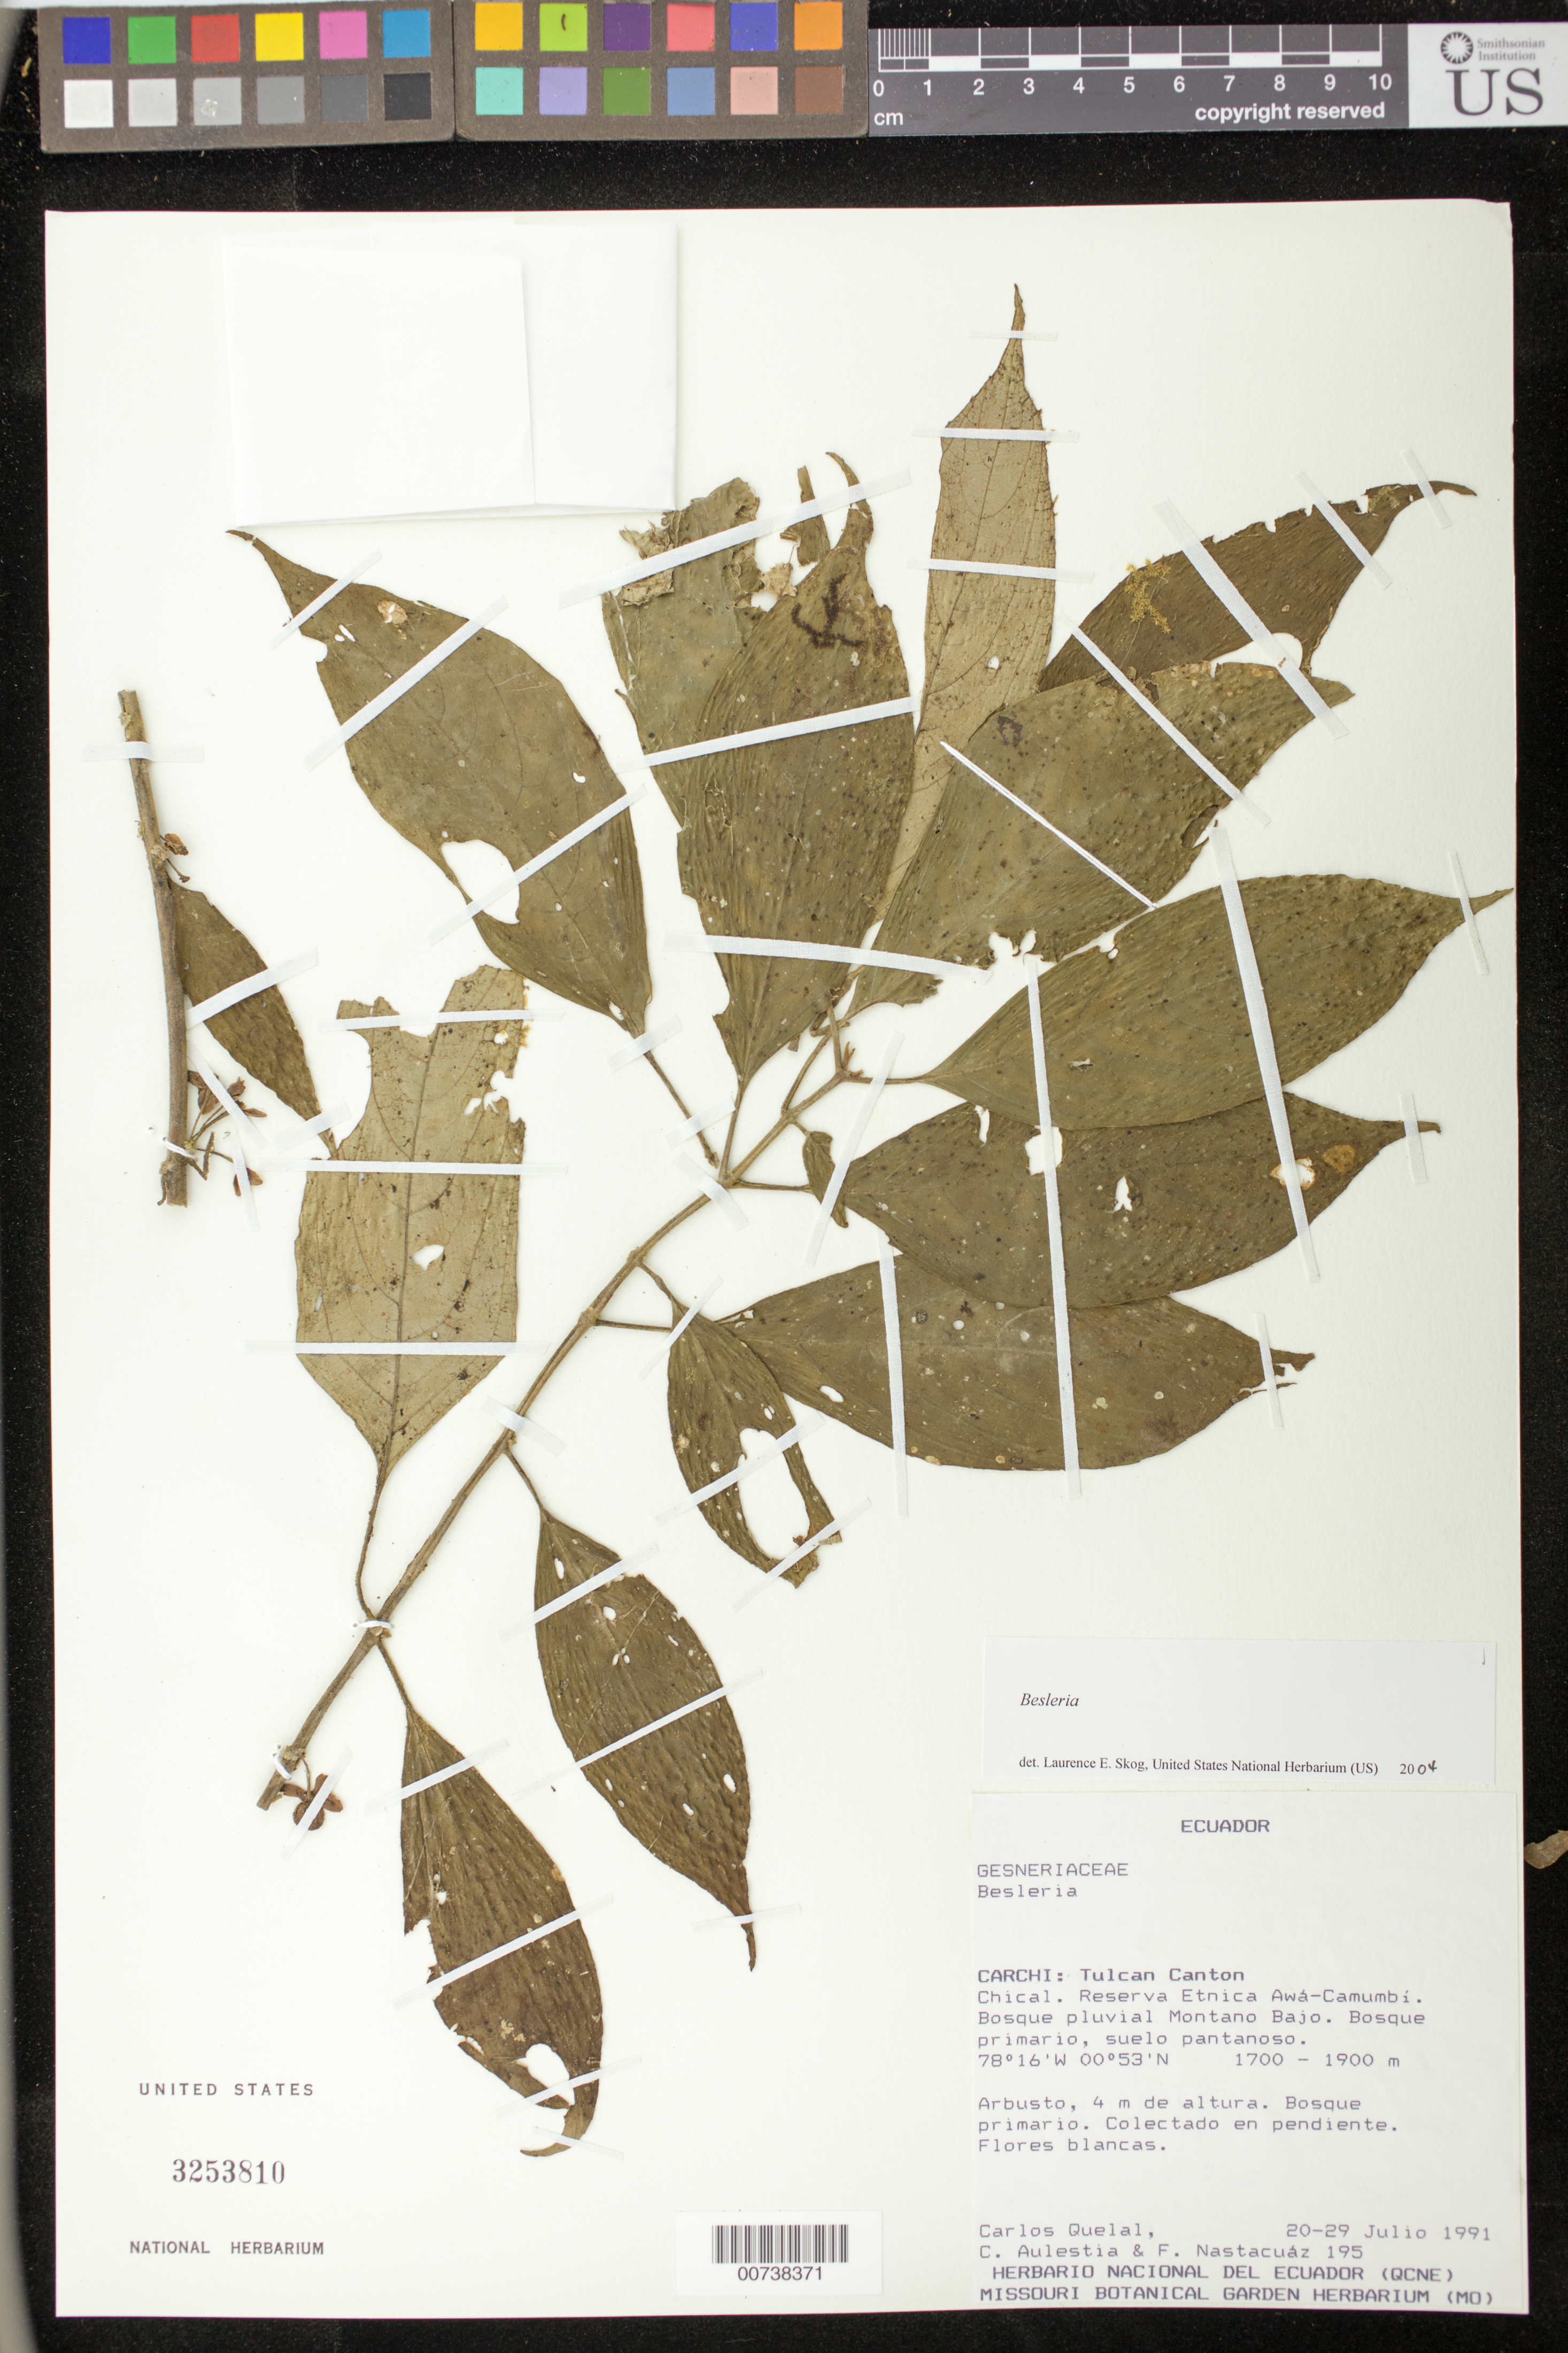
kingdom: Plantae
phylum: Tracheophyta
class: Magnoliopsida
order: Lamiales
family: Gesneriaceae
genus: Besleria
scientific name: Besleria sp.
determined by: Skog, Laurence E.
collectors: C. Quelal, C. Aulestia & F. Nastacuáz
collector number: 195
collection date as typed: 20-29 Feb 1992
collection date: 1992-02-20/1992-02-29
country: Ecuador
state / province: Carchi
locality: Carchi: Tulcan Canton. Chical, Reserva Etnica Awá - Camumbí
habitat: Bosque pluvial montano bajo; bosque primario, suelo pantanoso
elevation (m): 1700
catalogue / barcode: US 3253810